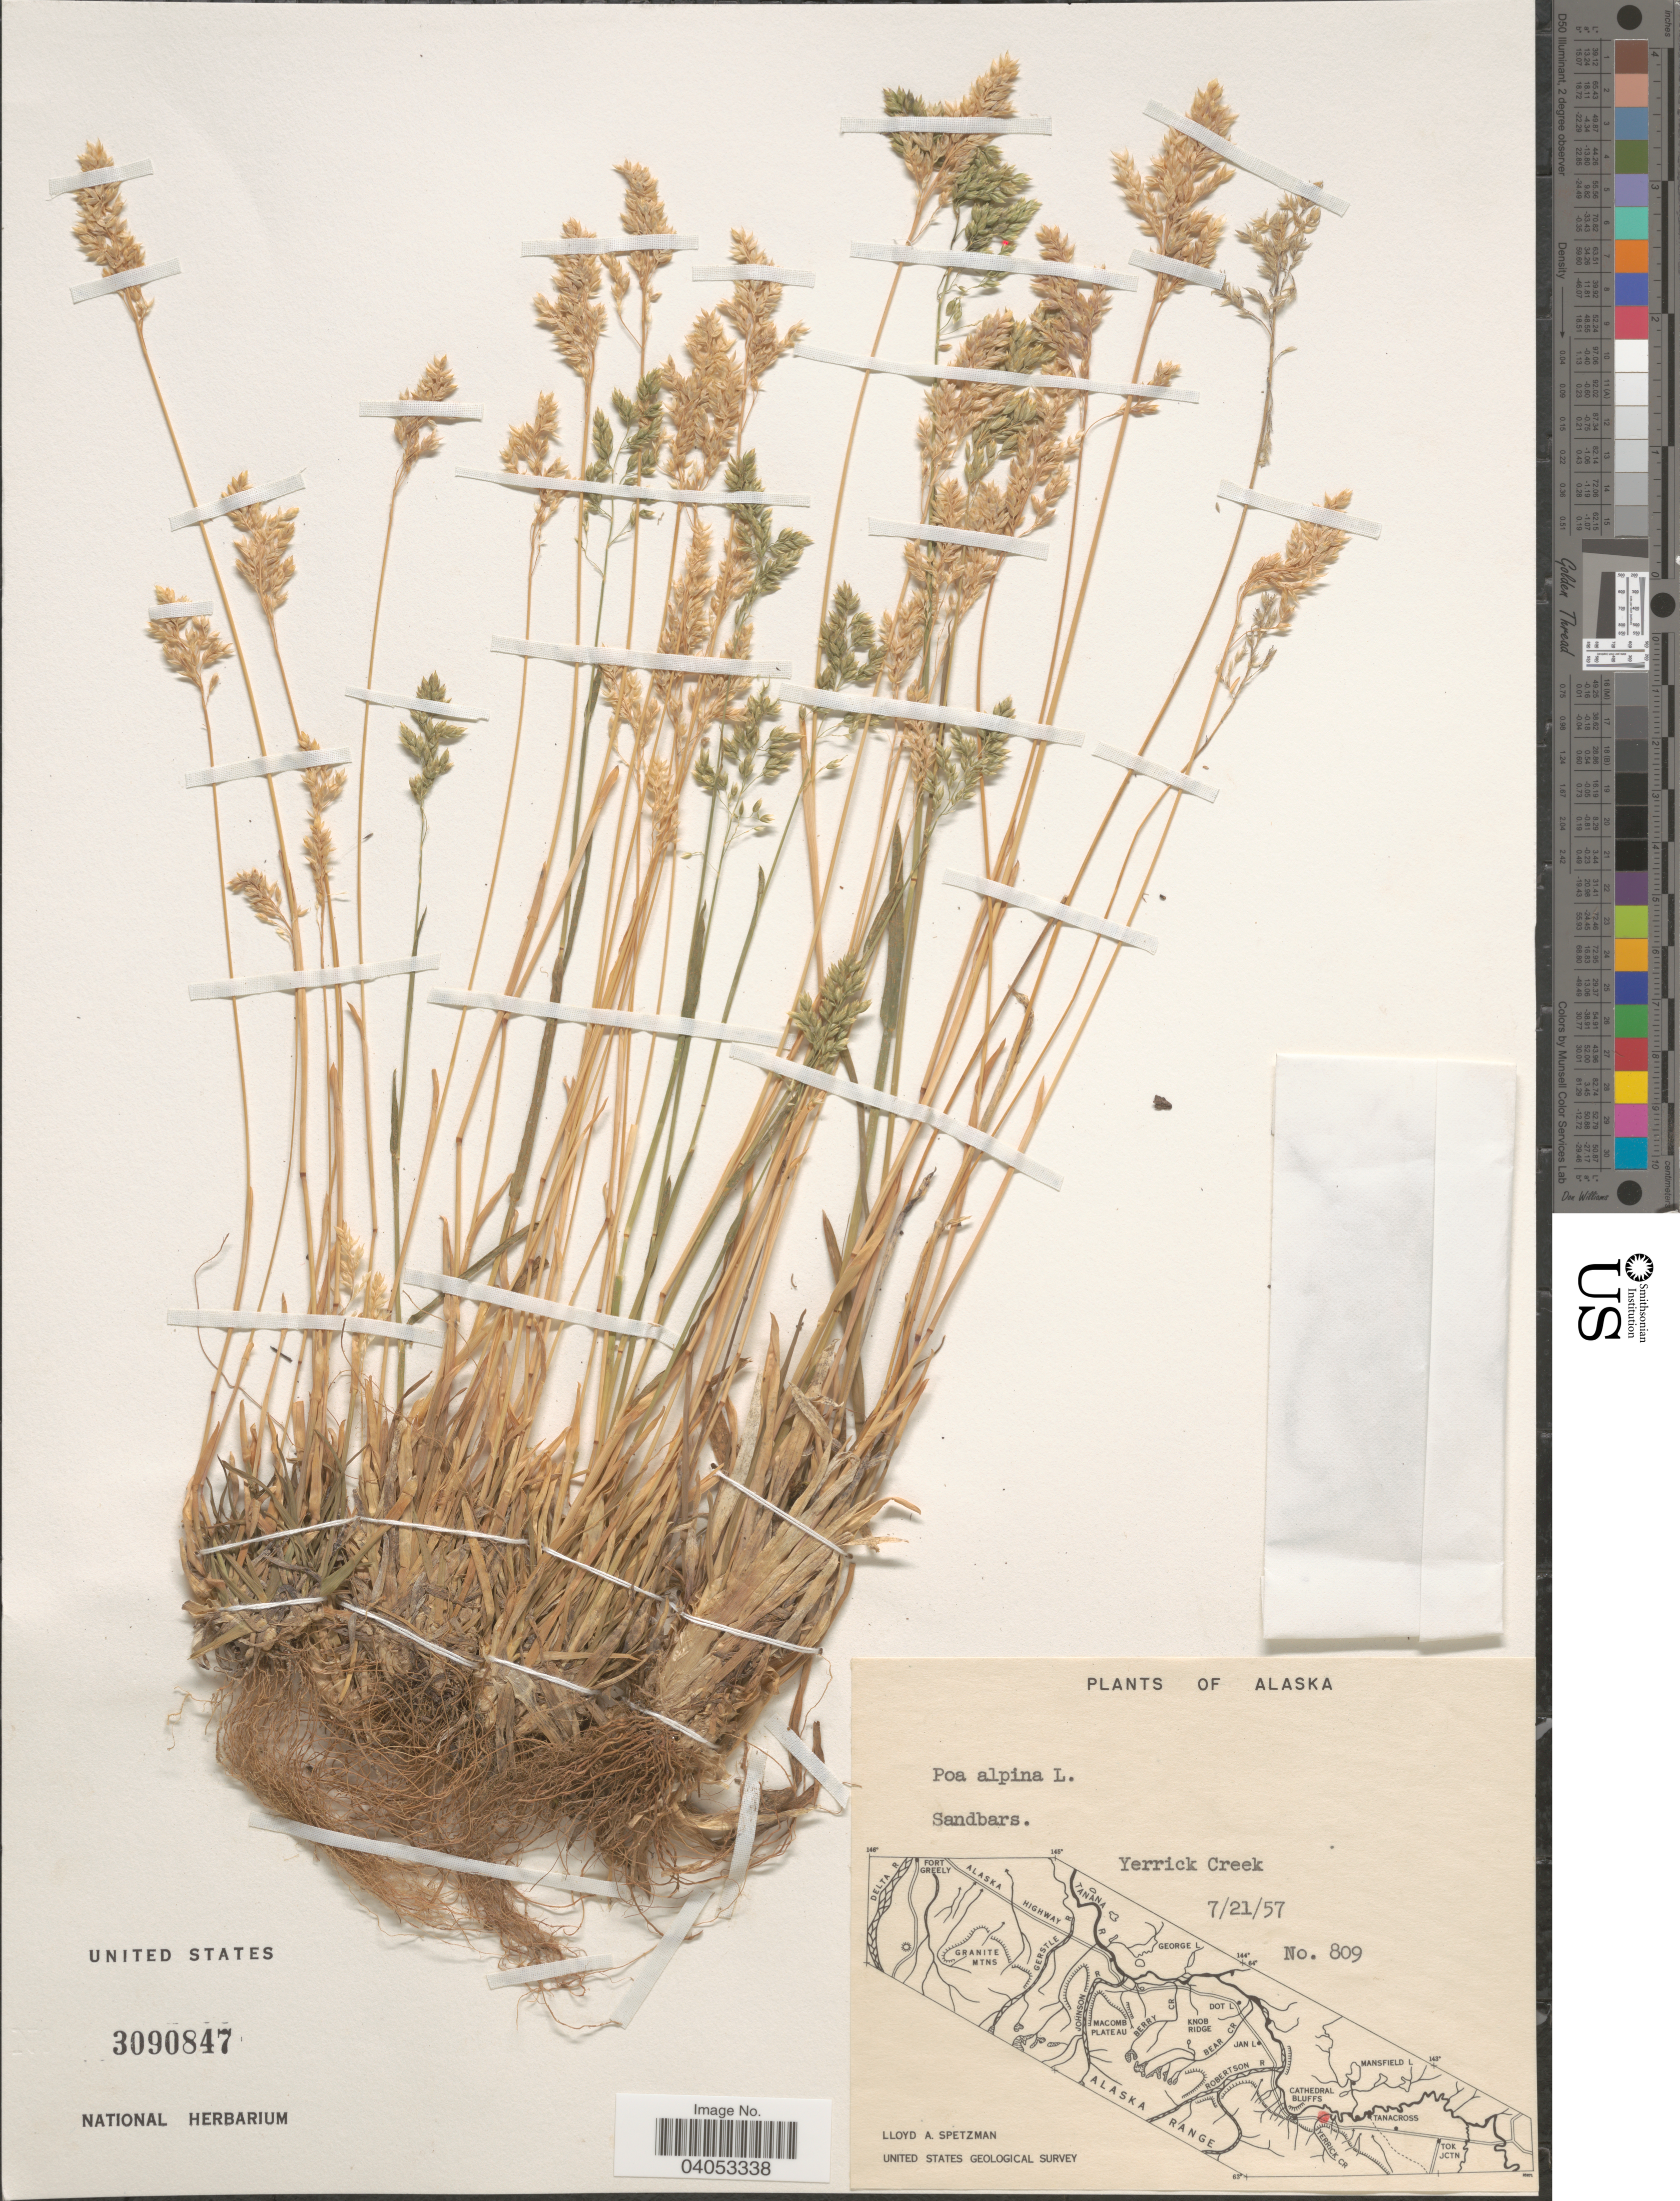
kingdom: Plantae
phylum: Tracheophyta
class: Liliopsida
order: Poales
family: Poaceae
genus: Poa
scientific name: Poa alpina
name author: L.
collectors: L. Spetzman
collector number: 809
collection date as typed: Transcribed d/m/y: 21/7/57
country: United States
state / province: Alaska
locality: Sandbars. Yerrick Creek.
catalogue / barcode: US 3090847